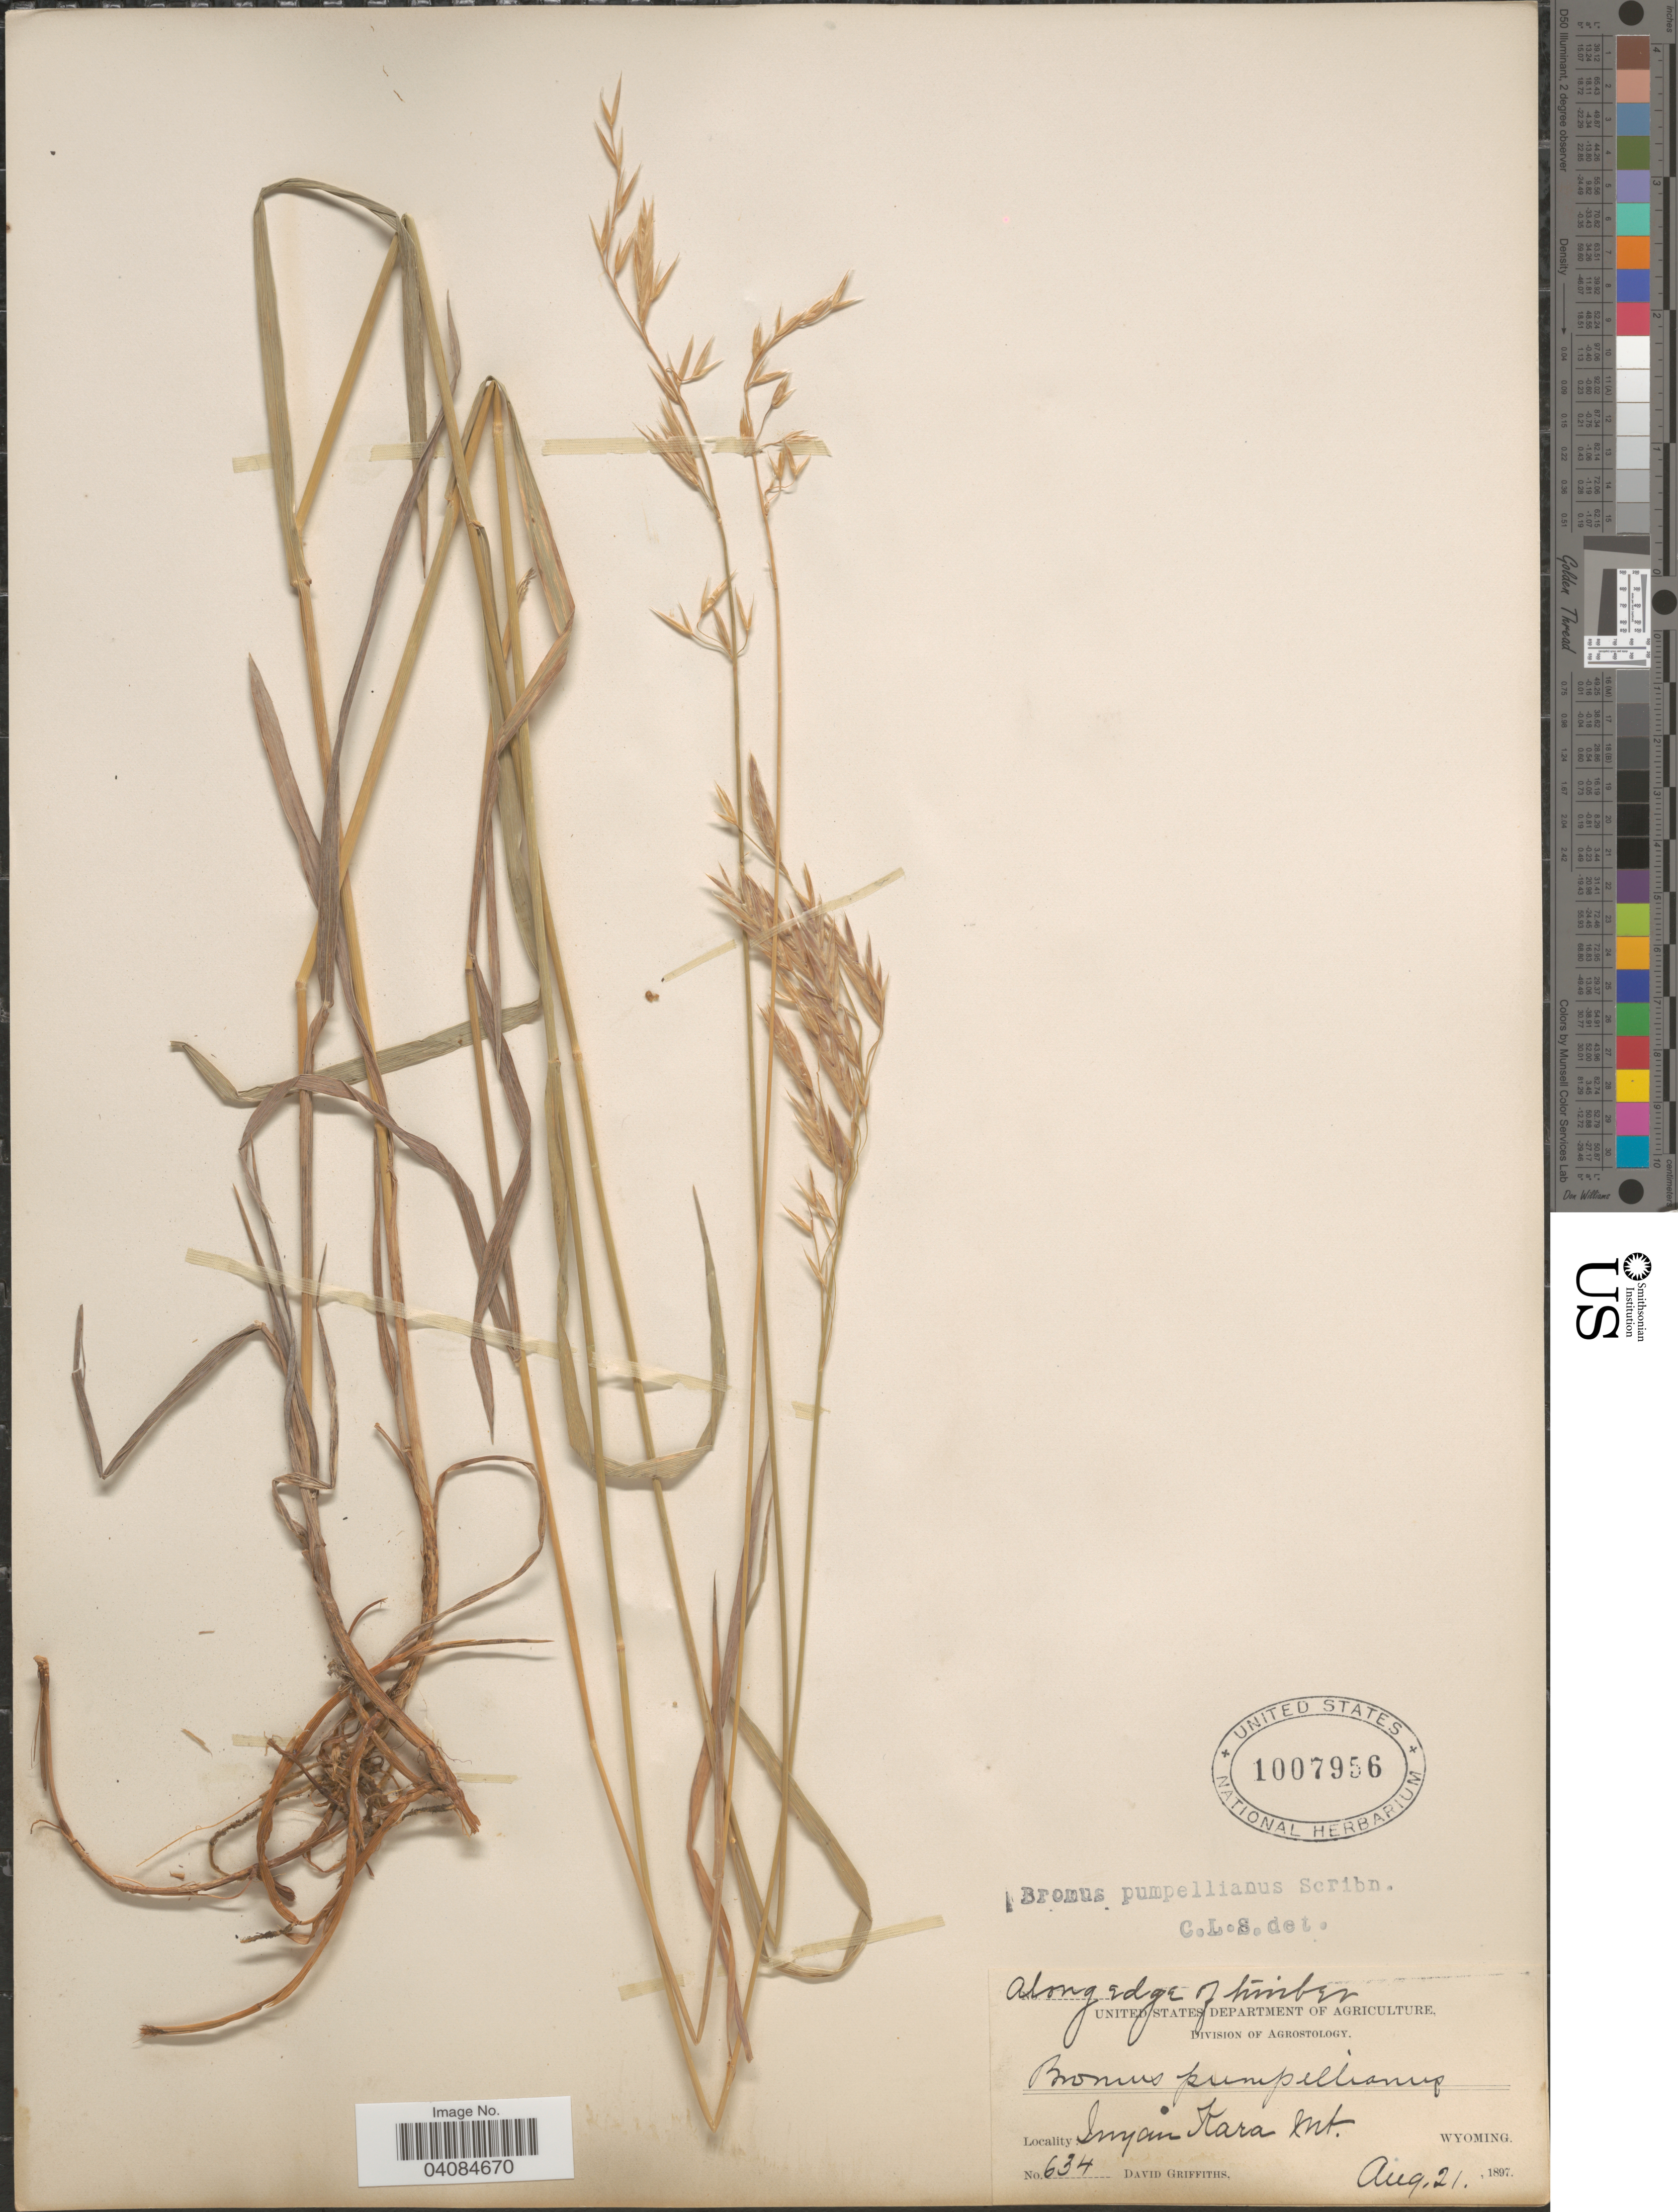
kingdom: Plantae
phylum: Tracheophyta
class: Liliopsida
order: Poales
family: Poaceae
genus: Bromus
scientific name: Bromus pumpellianus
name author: Scribn.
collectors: D. Griffiths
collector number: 634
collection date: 1897-08-21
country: United States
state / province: Wyoming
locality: Inyan Kara Mt.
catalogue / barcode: US 1007956